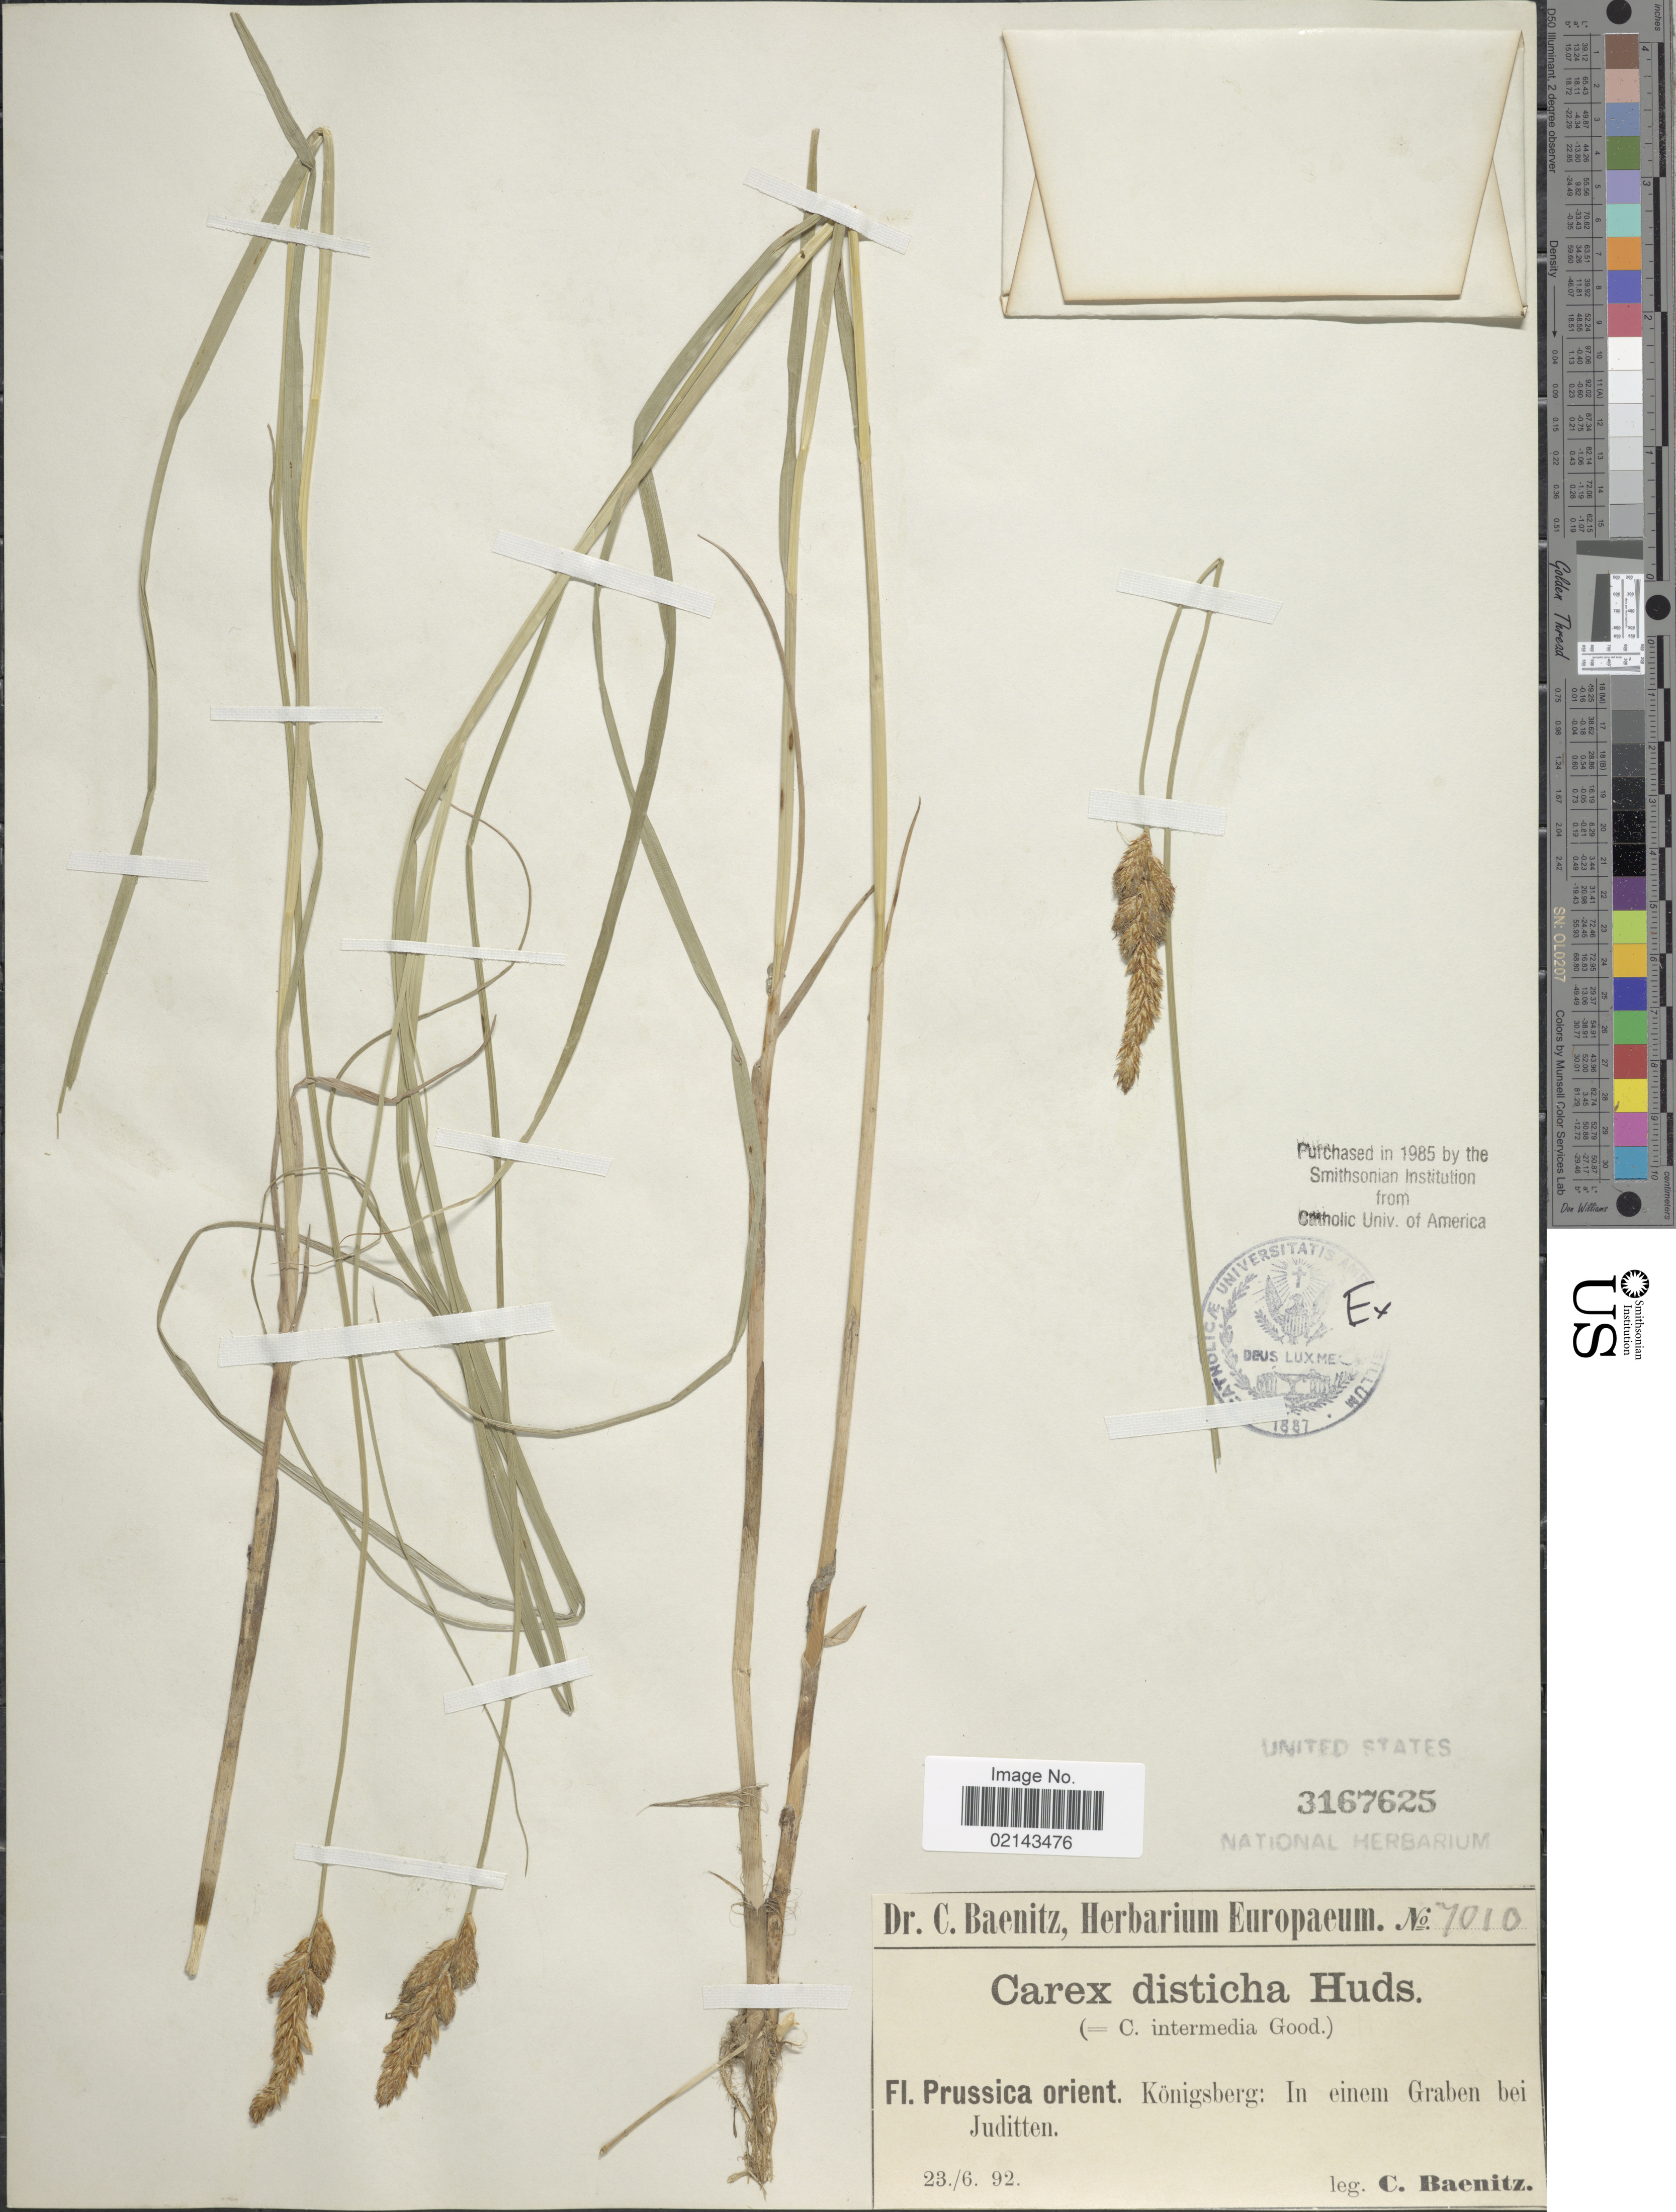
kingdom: Plantae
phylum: Tracheophyta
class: Liliopsida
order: Poales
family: Cyperaceae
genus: Carex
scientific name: Carex disticha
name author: Huds.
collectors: C. G. Baenitz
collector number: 7010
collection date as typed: Transcribed d/m/y: 23/6/92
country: Russian Federation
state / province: Kaliningrad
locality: Fl. Prussica orient. Konigsberg: In einem Graben bei Juditten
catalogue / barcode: US 3167625